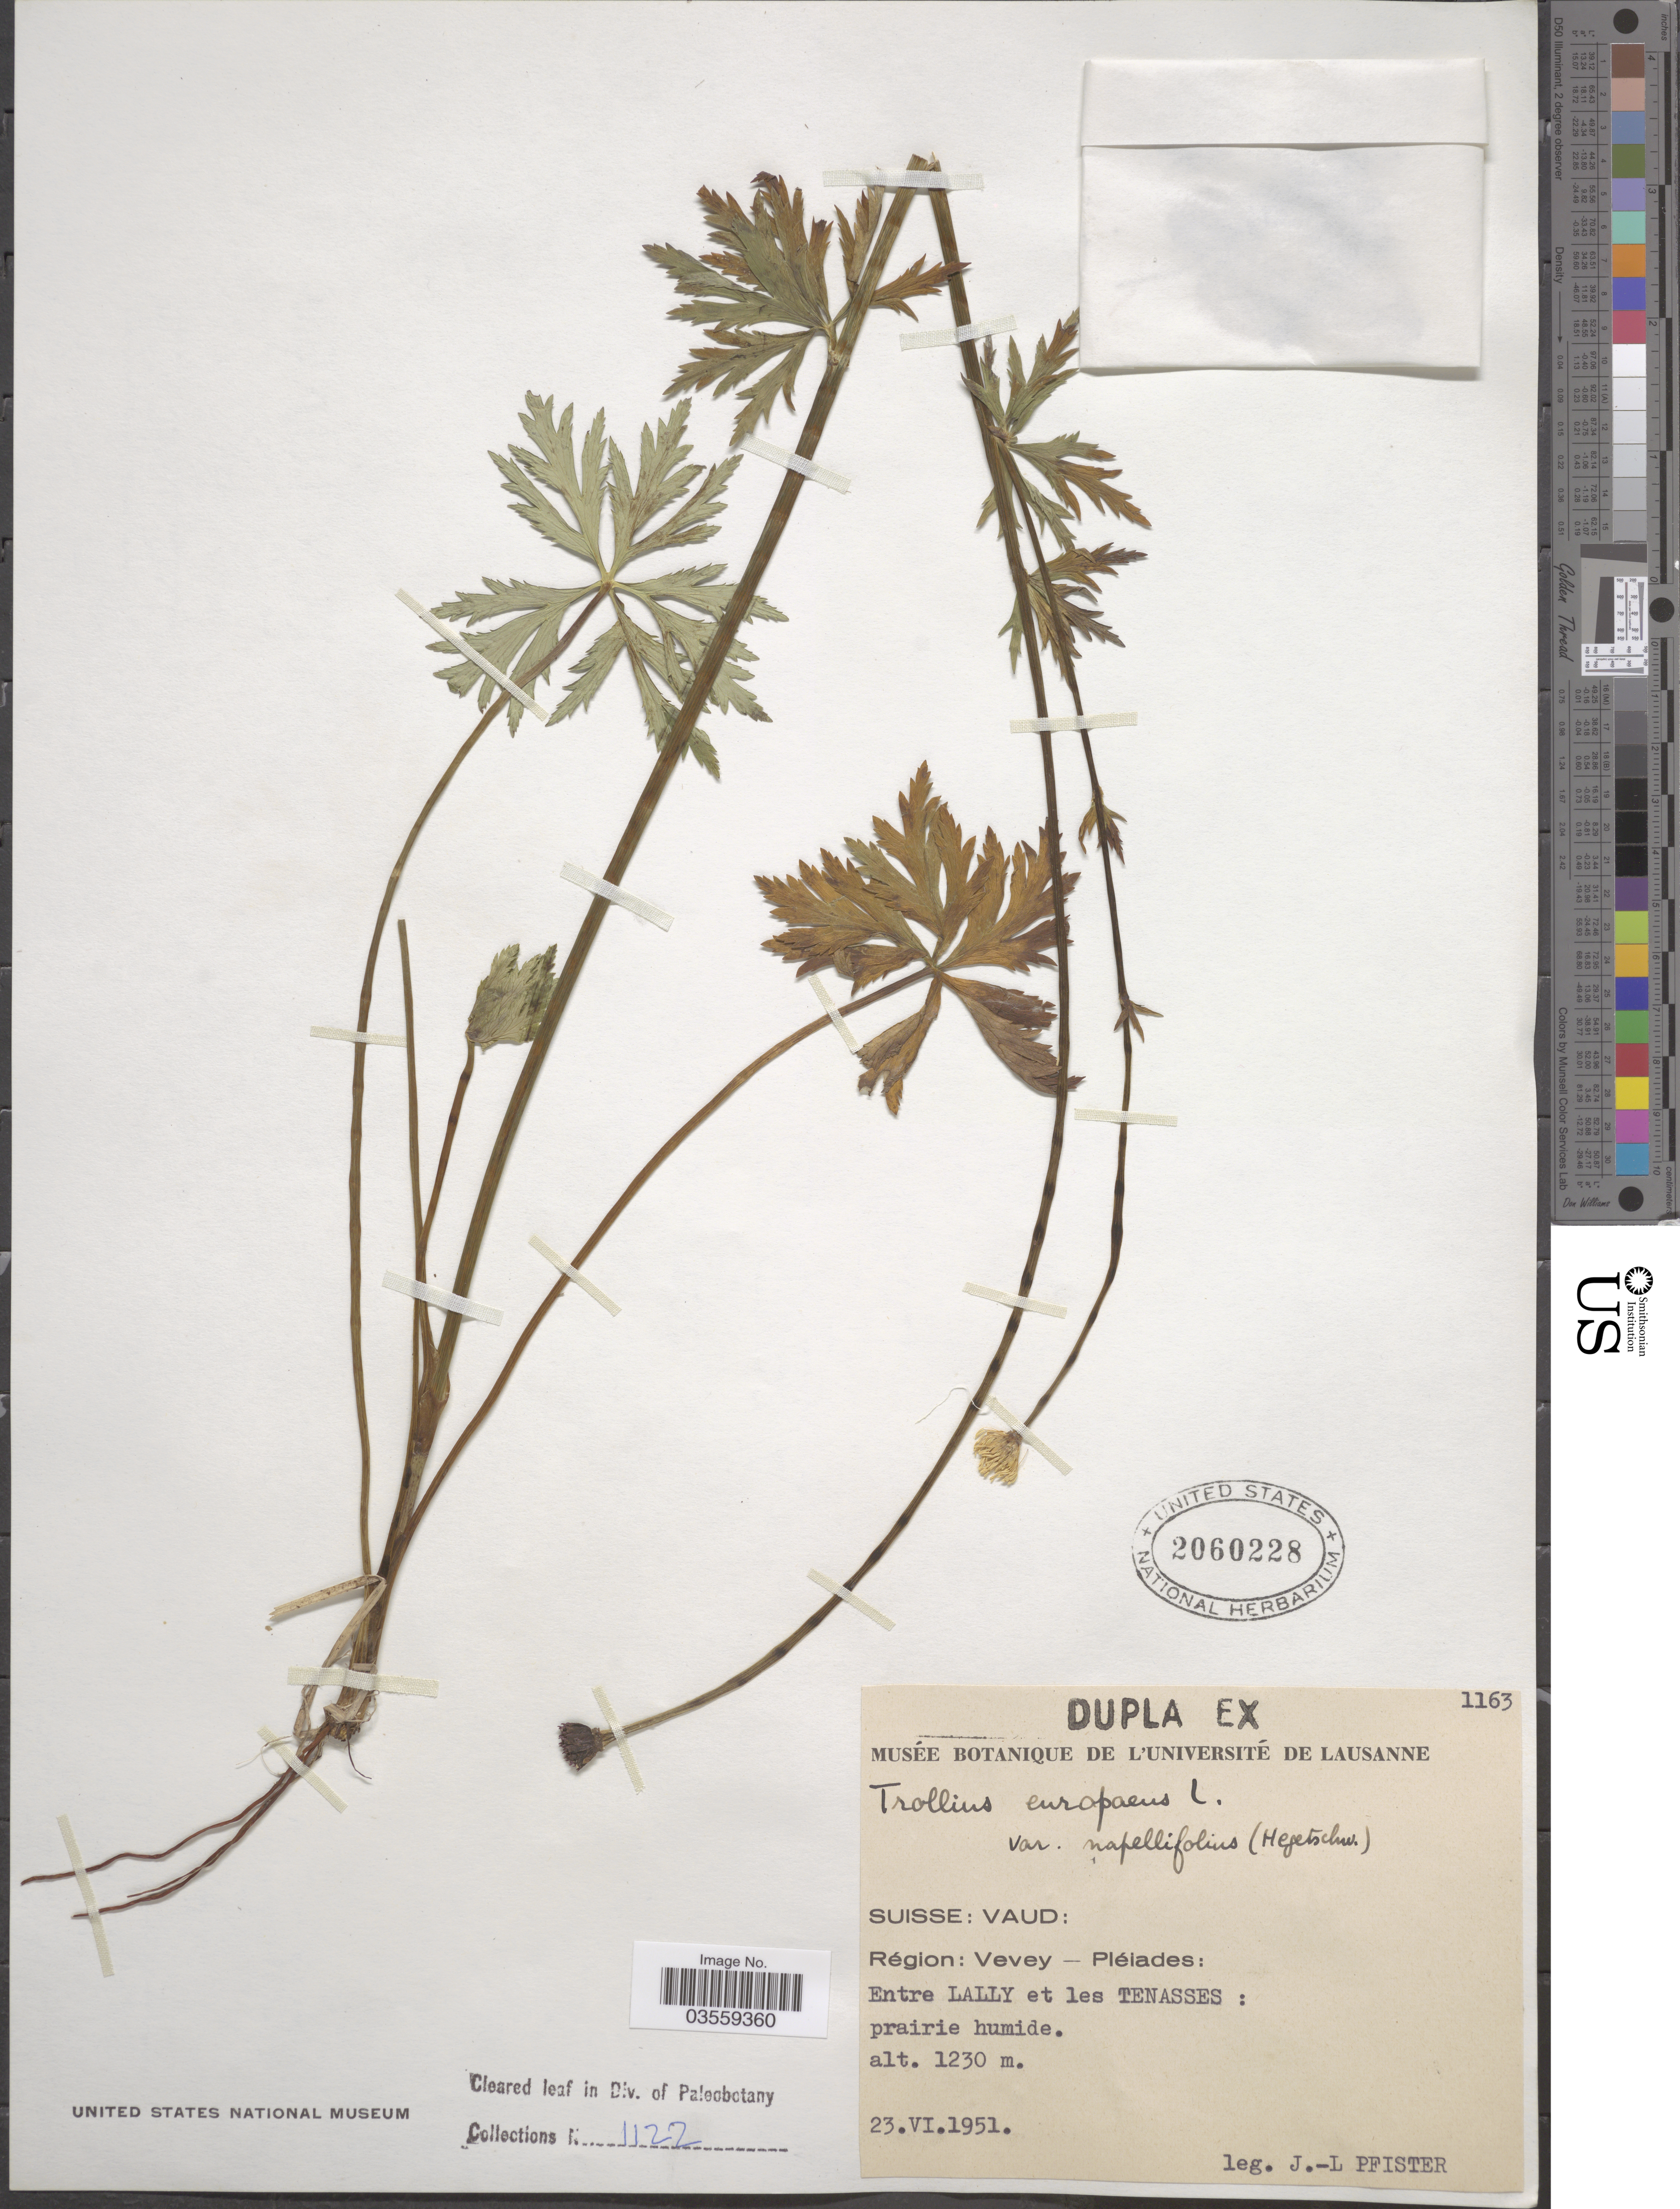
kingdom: Plantae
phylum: Tracheophyta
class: Magnoliopsida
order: Ranunculales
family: Ranunculaceae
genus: Trollius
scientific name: Trollius europaeus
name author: L.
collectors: J. Pfister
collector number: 1163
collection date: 1951-06-23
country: Switzerland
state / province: Vaud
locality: Suisse. Région: Vevey - Pléiades; Entre Lally et les Tenasses.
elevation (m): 1230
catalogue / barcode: US 2060228